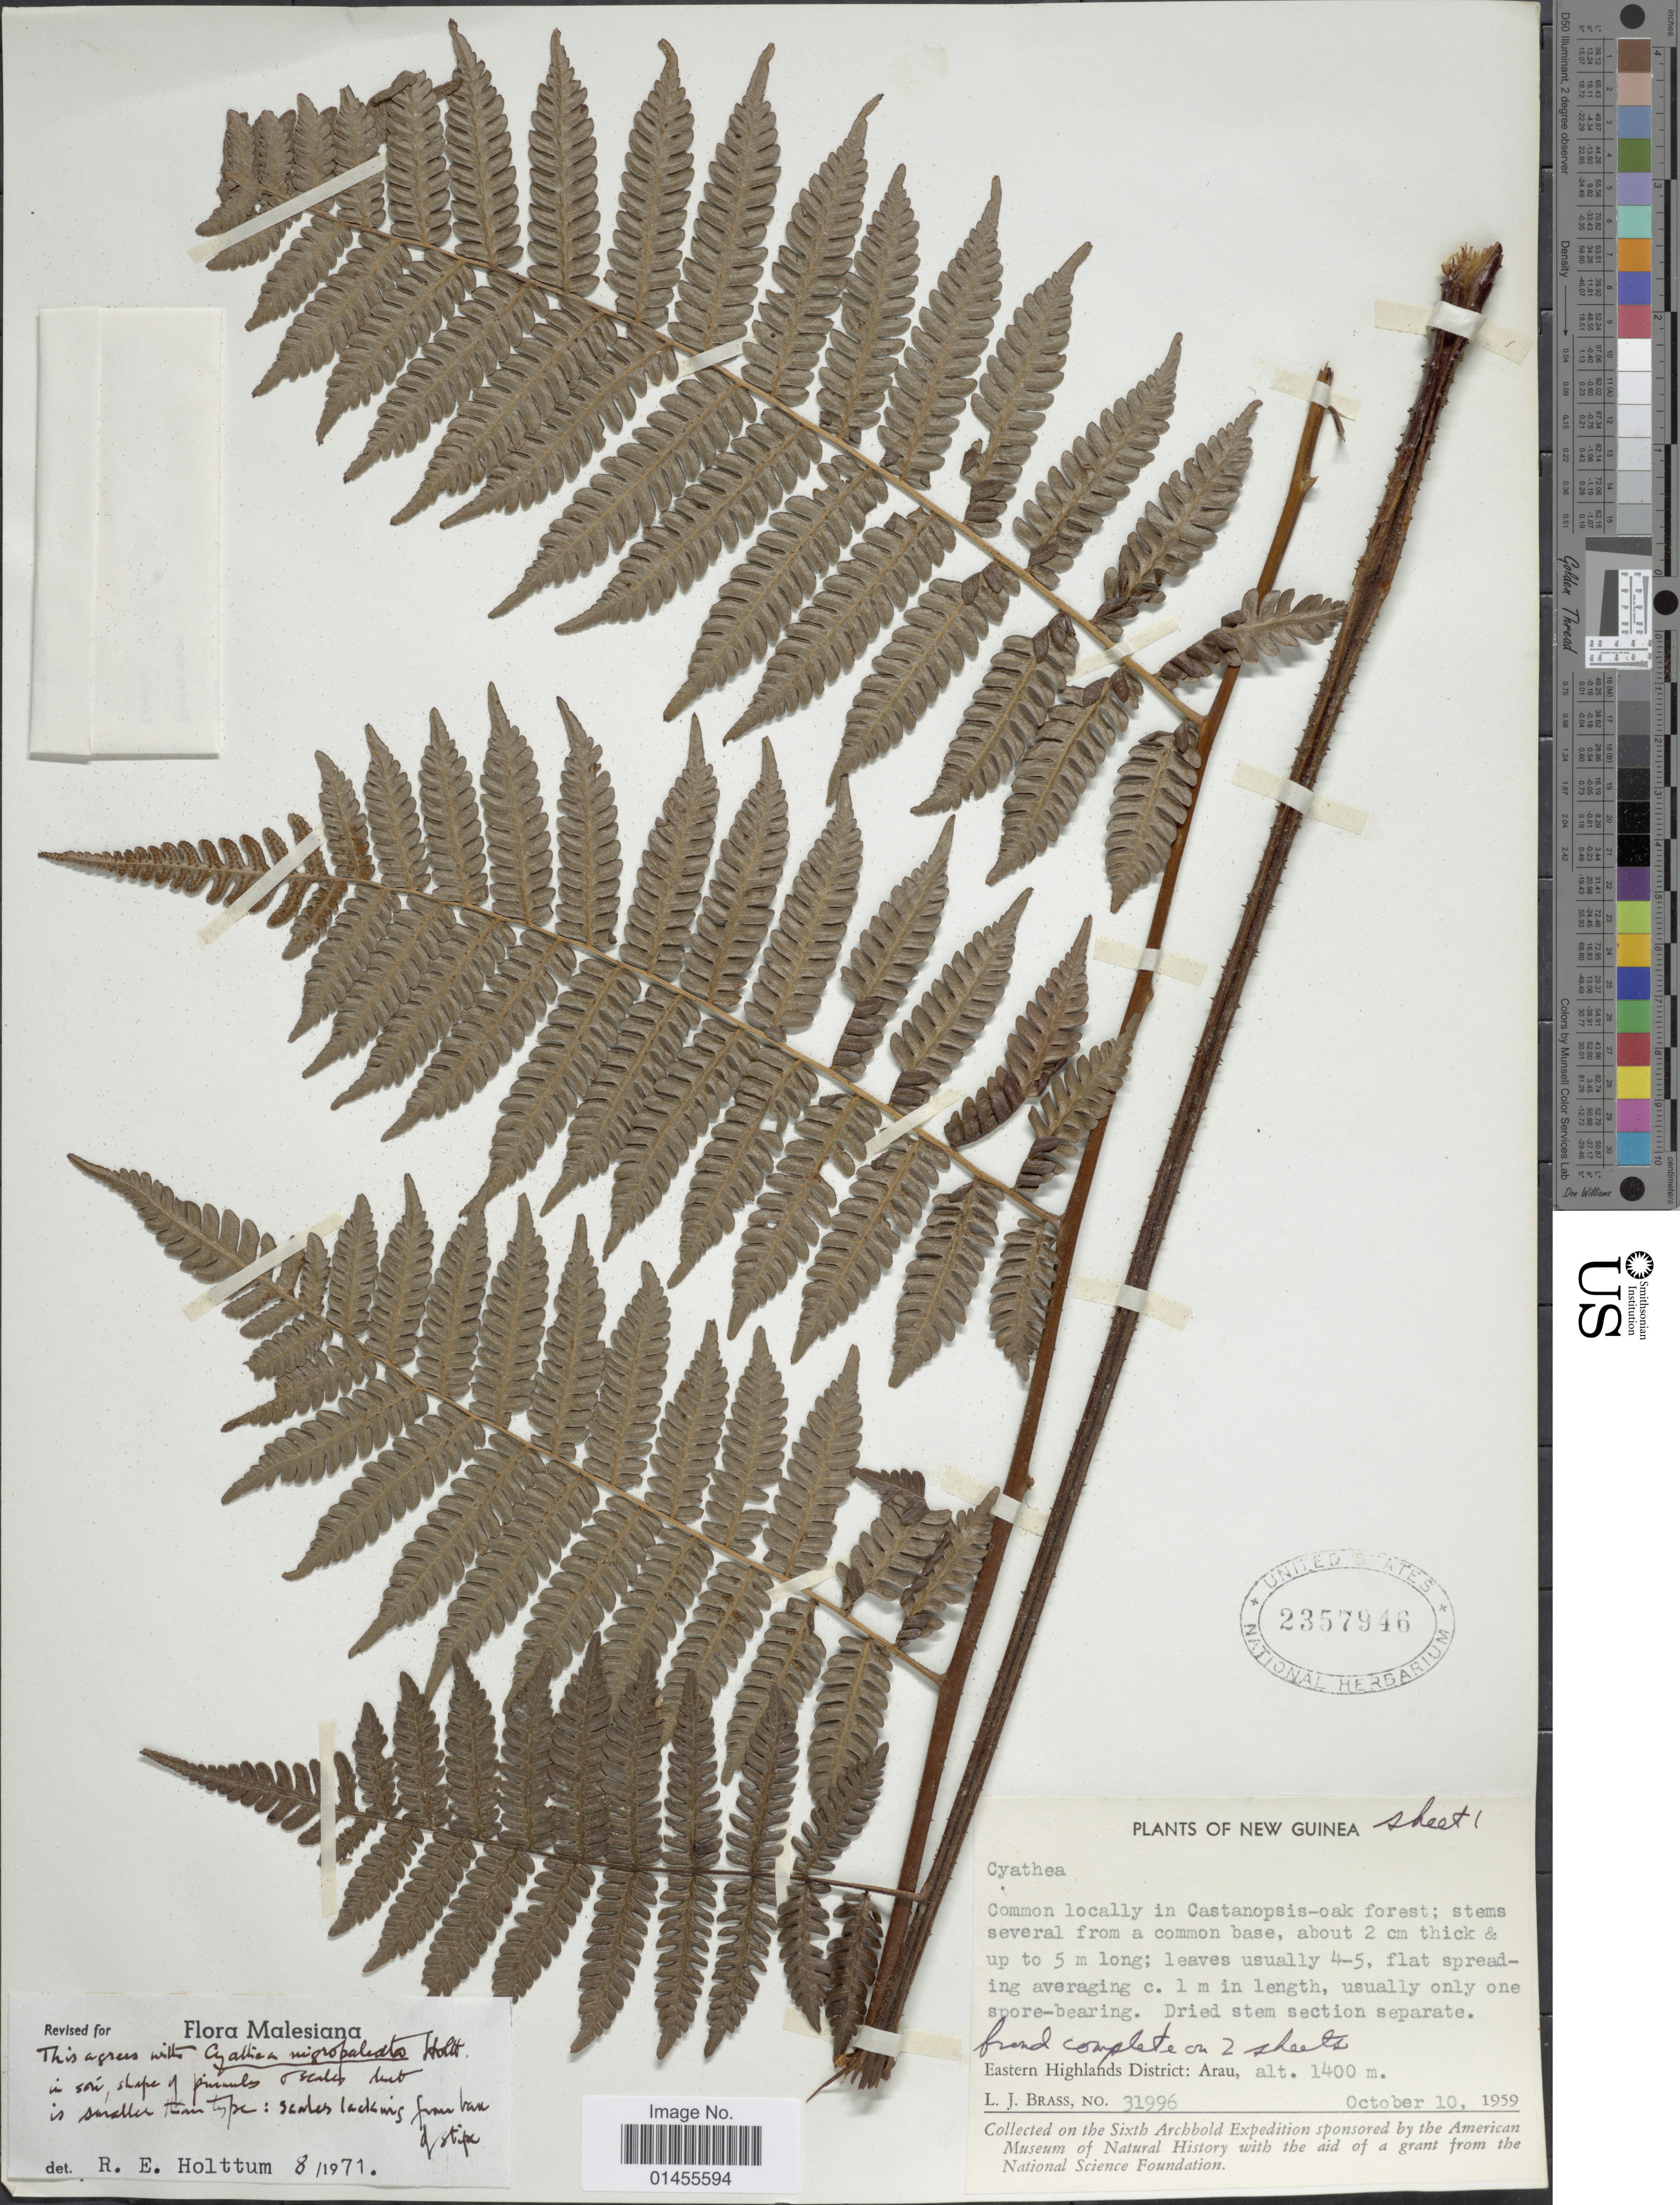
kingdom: Plantae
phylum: Tracheophyta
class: Polypodiopsida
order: Cyatheales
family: Cyatheaceae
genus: Alsophila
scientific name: Alsophila nigropaleata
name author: (Holttum) R.M. Tryon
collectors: L. J. Brass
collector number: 31996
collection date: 1959-10-10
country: Papua New Guinea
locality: New Guinea. Eastern Highlands District: Arau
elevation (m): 1400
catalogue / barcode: US 2357946